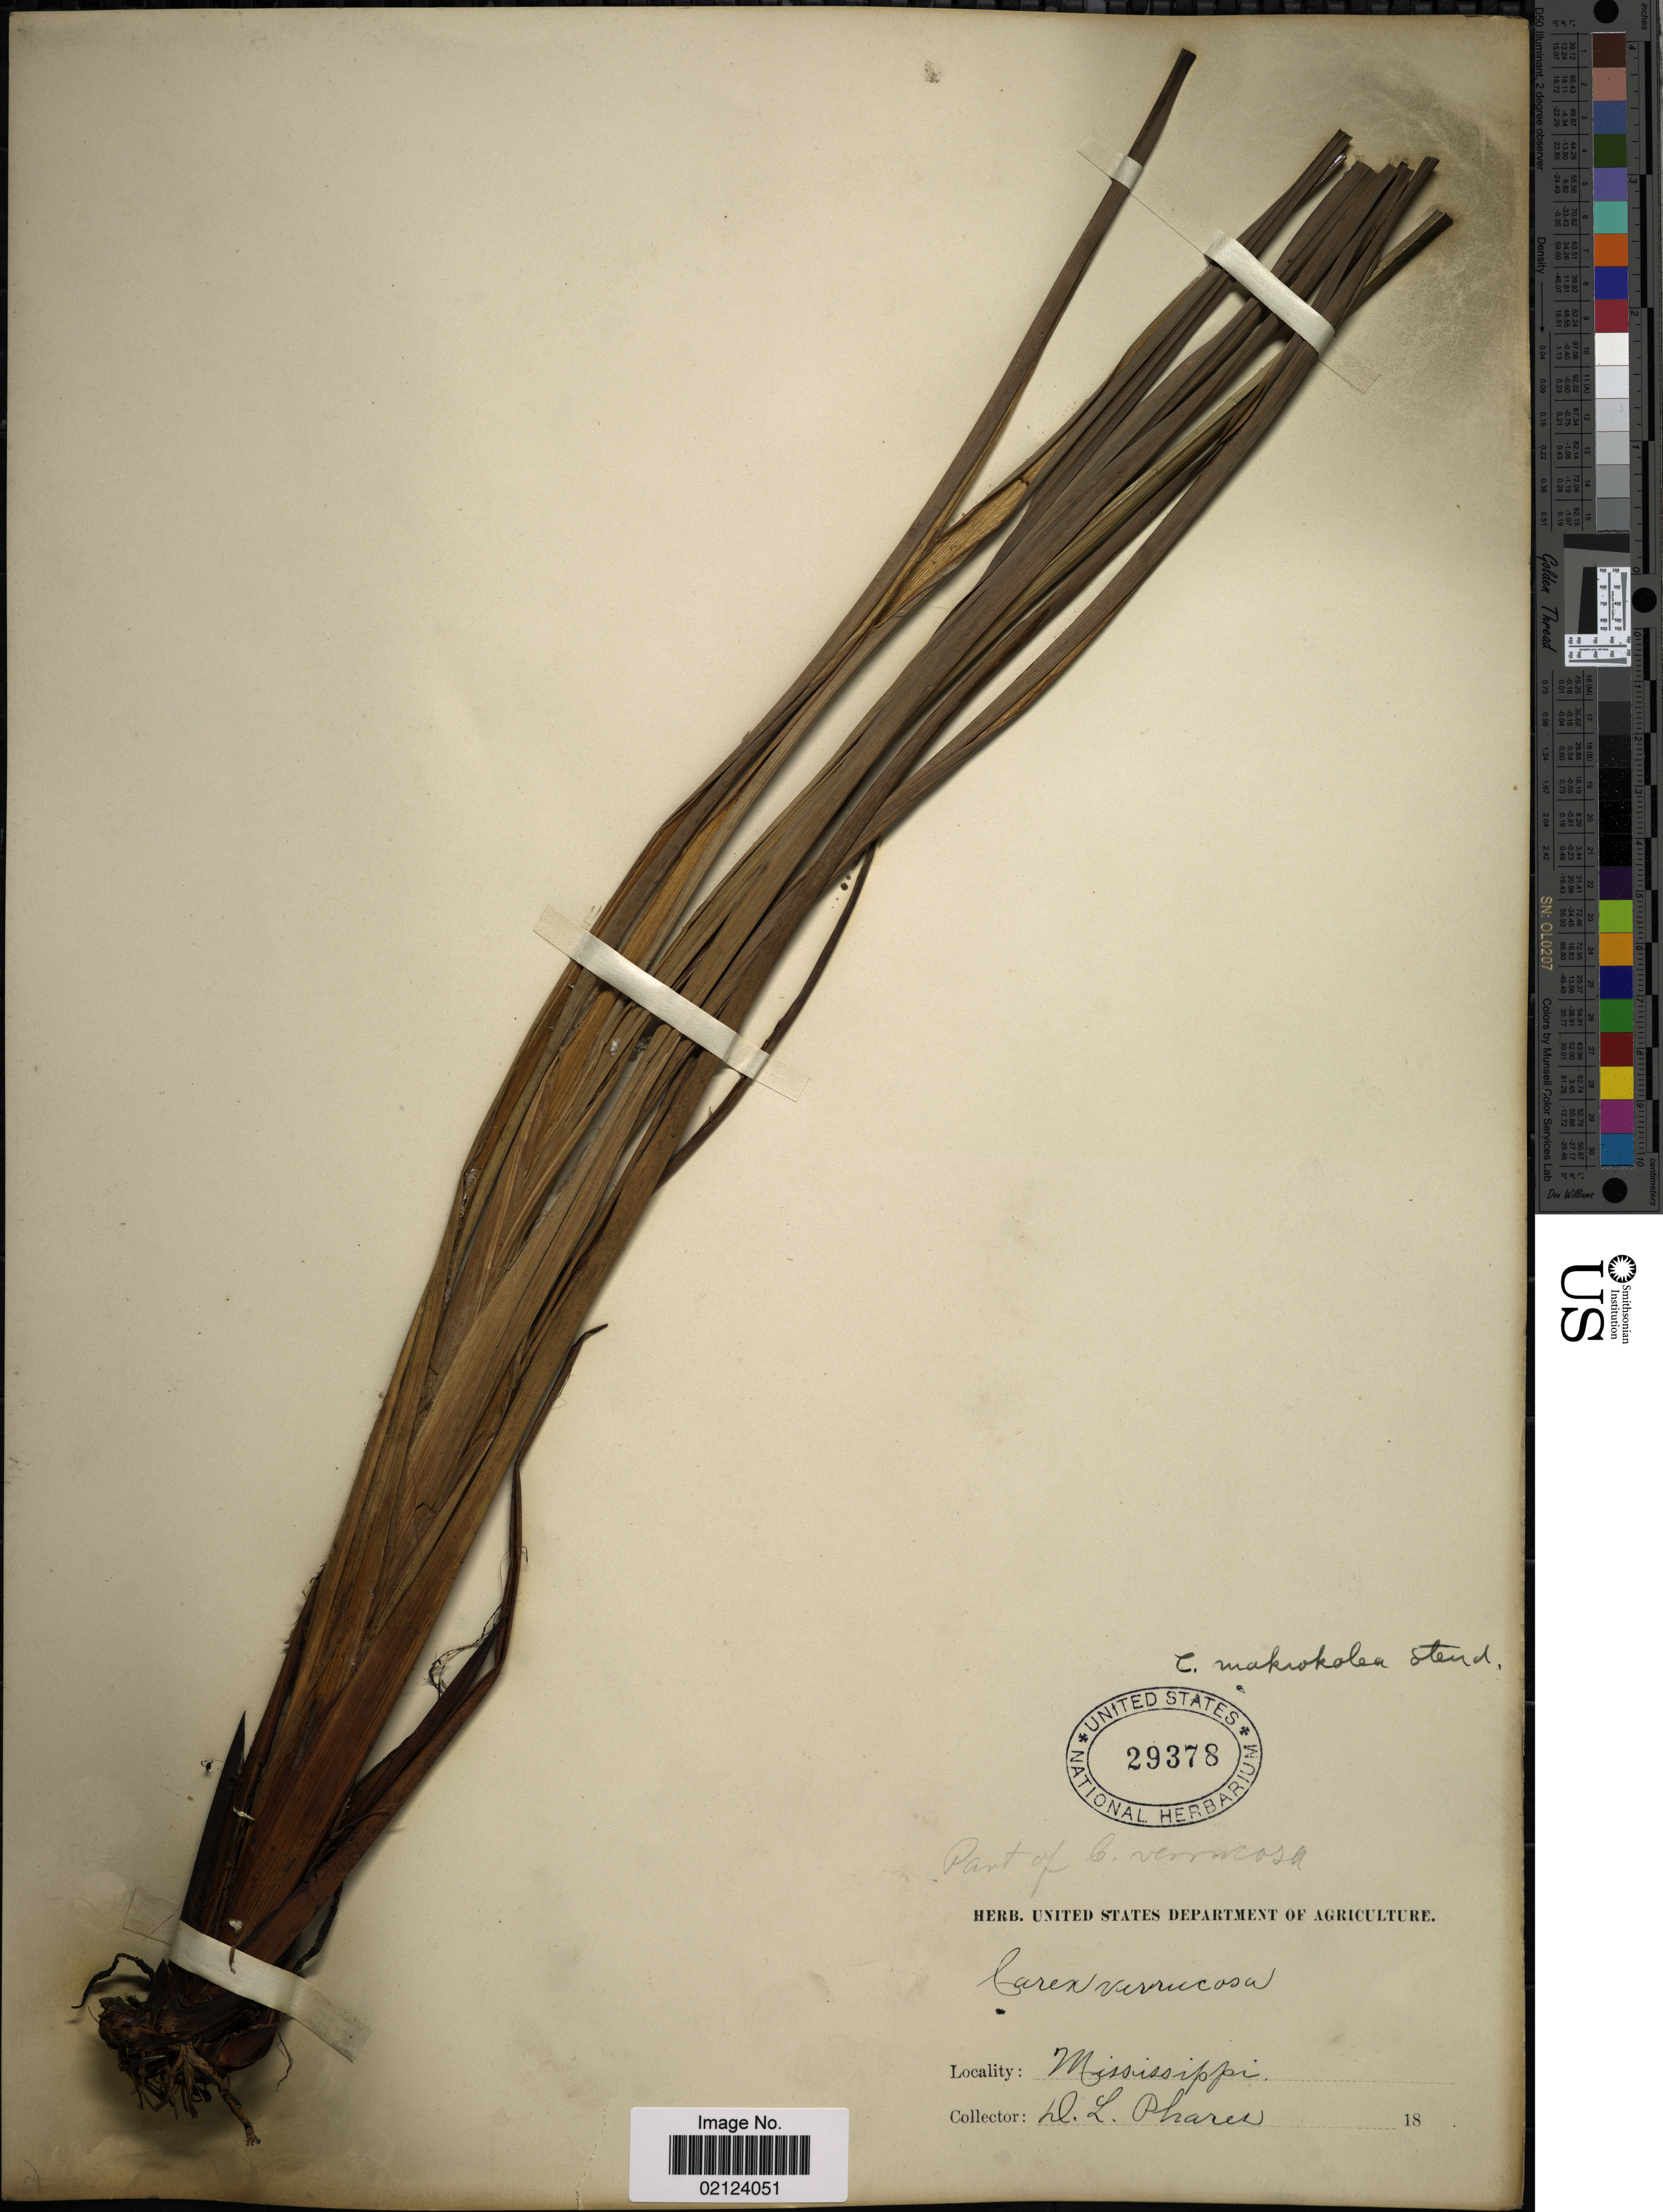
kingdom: Plantae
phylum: Tracheophyta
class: Liliopsida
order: Poales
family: Cyperaceae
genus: Carex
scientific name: Carex glaucescens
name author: Elliott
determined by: Strong, Mark T., (BOT), Smithsonian Institution - National Museum of Natural History (UNITED STATES)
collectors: D. Phares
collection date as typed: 18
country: United States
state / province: Mississippi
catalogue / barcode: US 29378